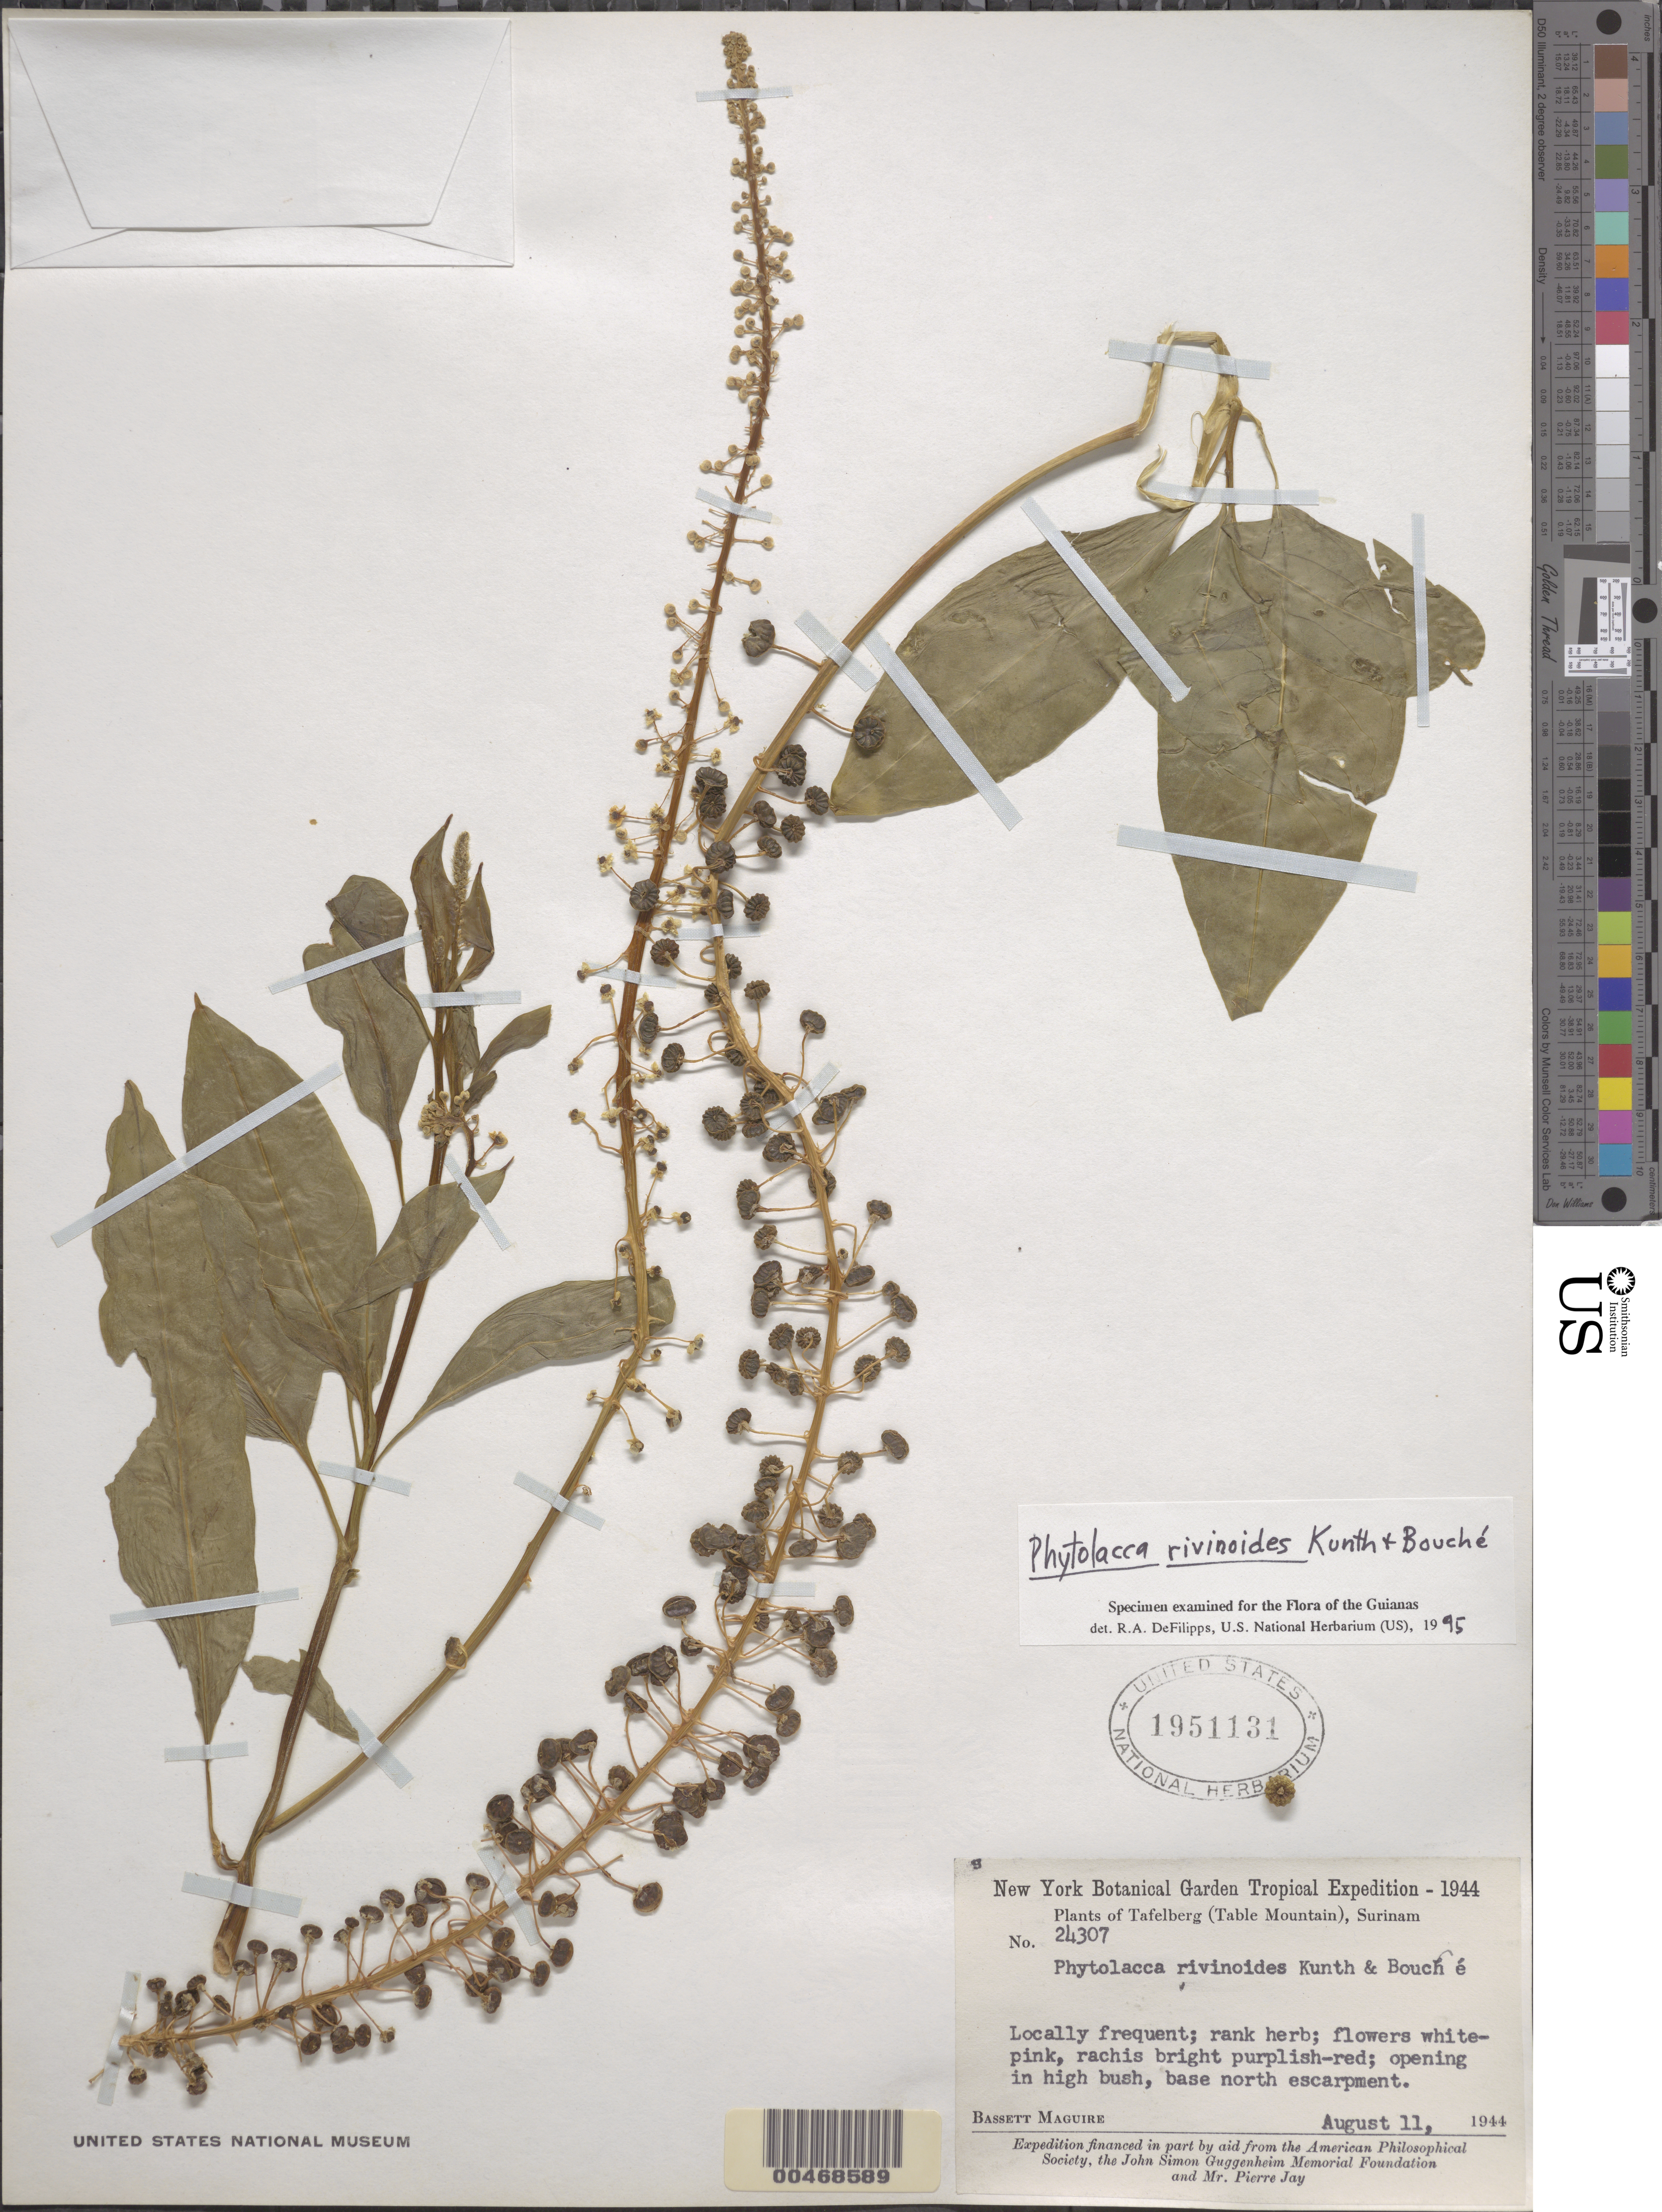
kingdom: Plantae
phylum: Tracheophyta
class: Magnoliopsida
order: Caryophyllales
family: Phytolaccaceae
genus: Phytolacca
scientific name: Phytolacca rivinoides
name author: Kunth & C.D. Bouché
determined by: DeFilipps, R. A.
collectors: B. Maguire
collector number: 24307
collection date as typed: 11 Aug 1944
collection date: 1944-08-11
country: Suriname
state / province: Brokopondo / Nickerie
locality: Tafelberg (Table Mt.- flat-topped Mt. in Tafel Berg Nature Reserve)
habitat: Mountain, base of north escarpment, in high bush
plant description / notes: NY, U, US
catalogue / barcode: US 1951131